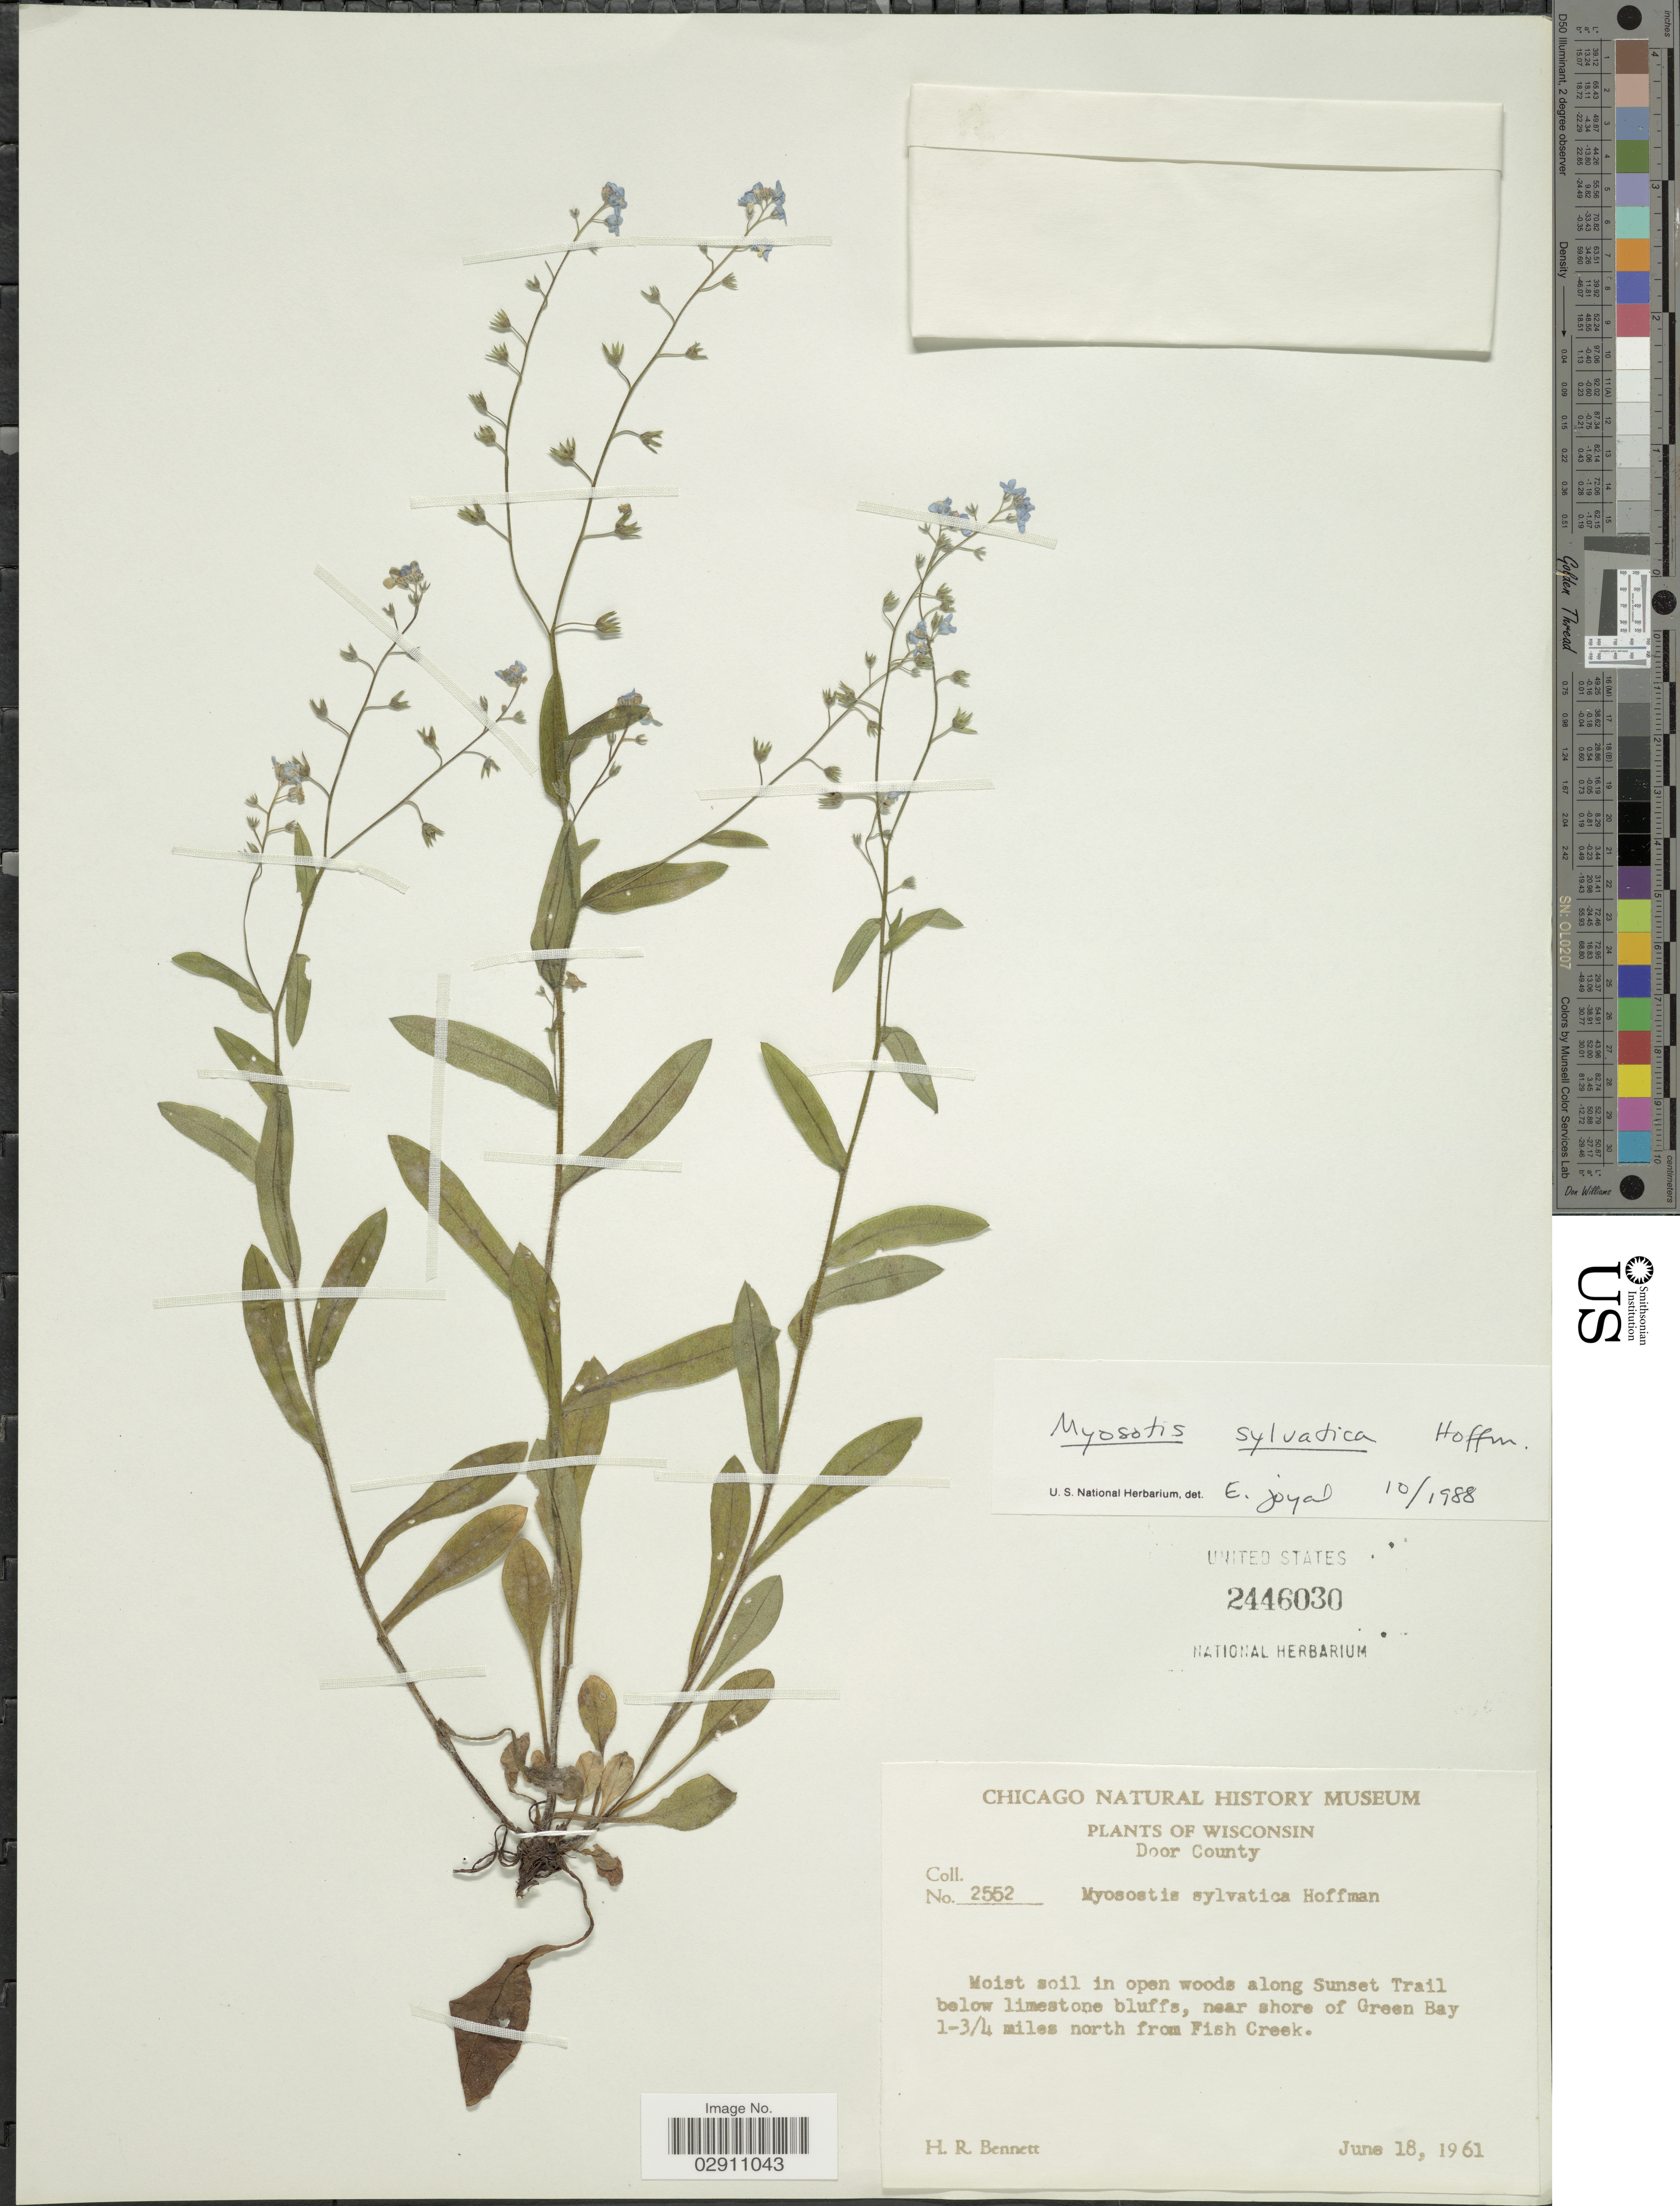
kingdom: Plantae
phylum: Tracheophyta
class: Magnoliopsida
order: Boraginales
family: Boraginaceae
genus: Myosotis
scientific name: Myosotis sylvatica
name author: Ehrh. ex Hoffm.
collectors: H. R. Bennett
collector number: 2552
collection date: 1961-06-18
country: United States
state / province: Wisconsin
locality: Door County. Moist soil in open woods along Sunset Trail below limestone bluffs, near shore of Green Bay 1-3/4 miles north from Fish Creek.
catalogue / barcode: US 2446030